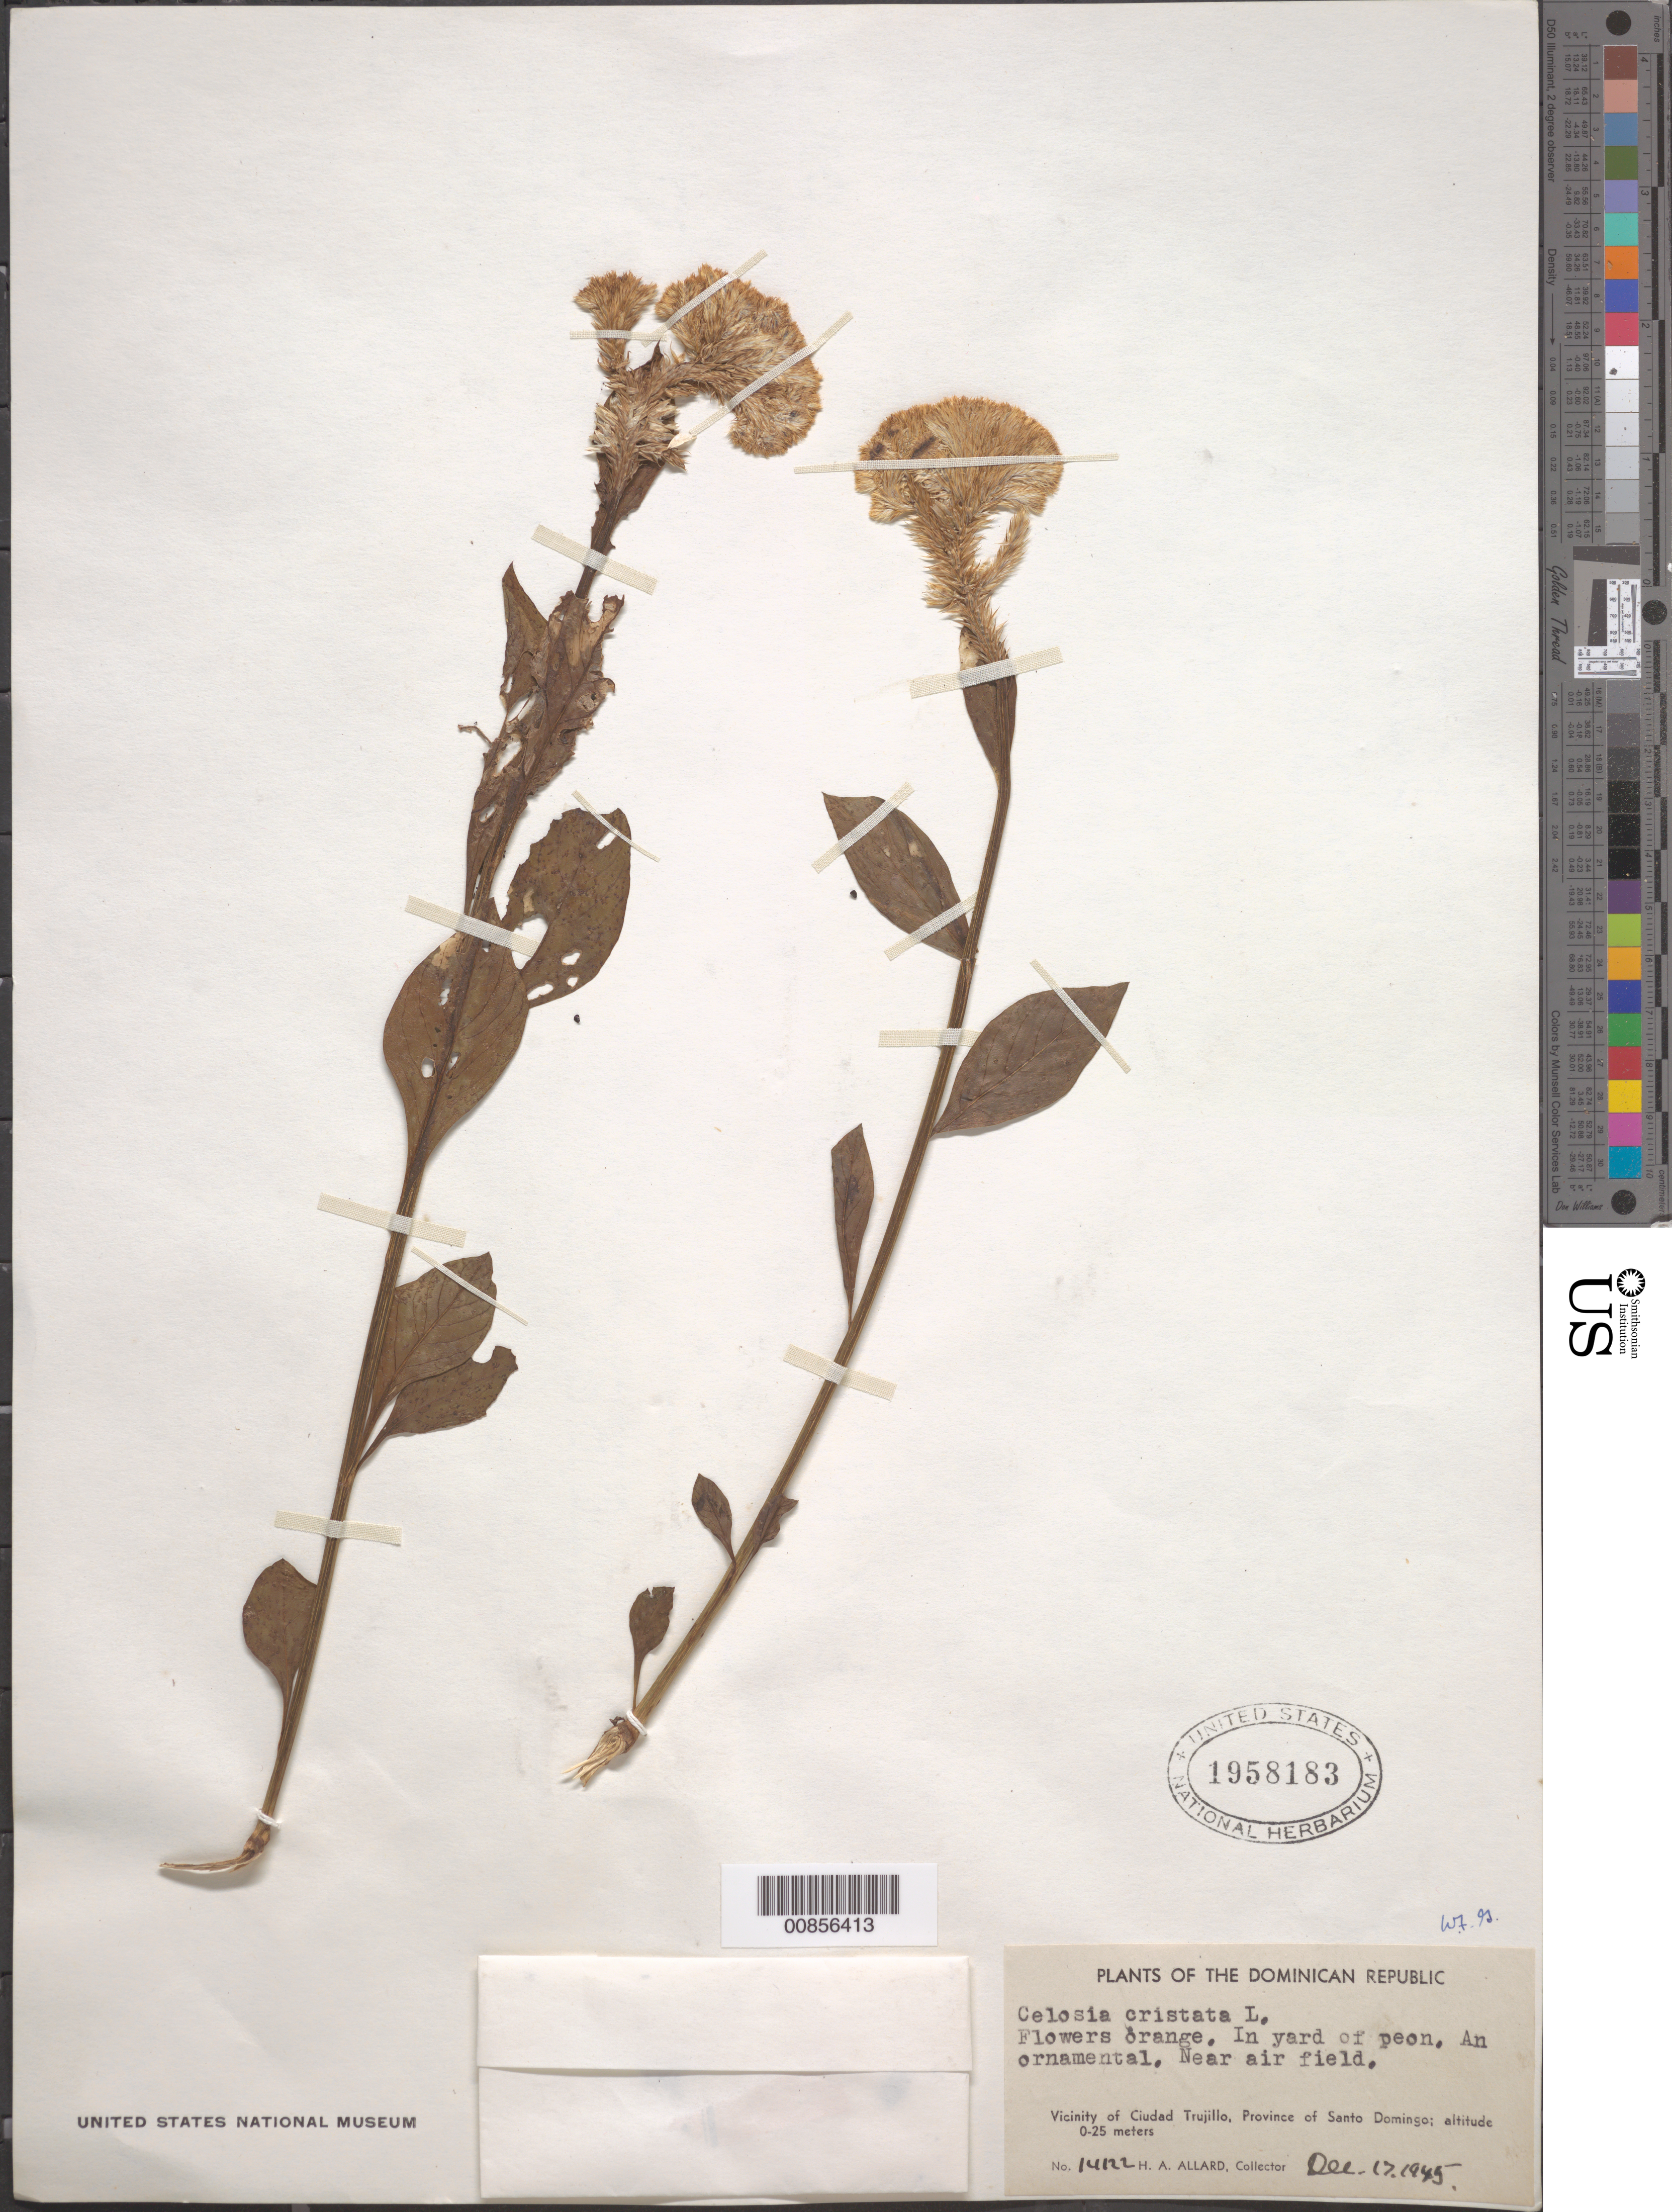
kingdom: Plantae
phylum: Tracheophyta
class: Magnoliopsida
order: Caryophyllales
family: Amaranthaceae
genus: Celosia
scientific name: Celosia argentea var. cristata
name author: (L.) Kuntze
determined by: Grant, W.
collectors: H. A. Allard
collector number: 14122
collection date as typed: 17 Dec 1945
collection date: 1945-12-17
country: Dominican Republic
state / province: Distrito Nacional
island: Hispaniola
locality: Vicinity of Ciudad Trujillo, province of Santo Dominigo (obsolete). In yard of peon, near air field.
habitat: In yard.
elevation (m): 0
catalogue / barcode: US 1958183